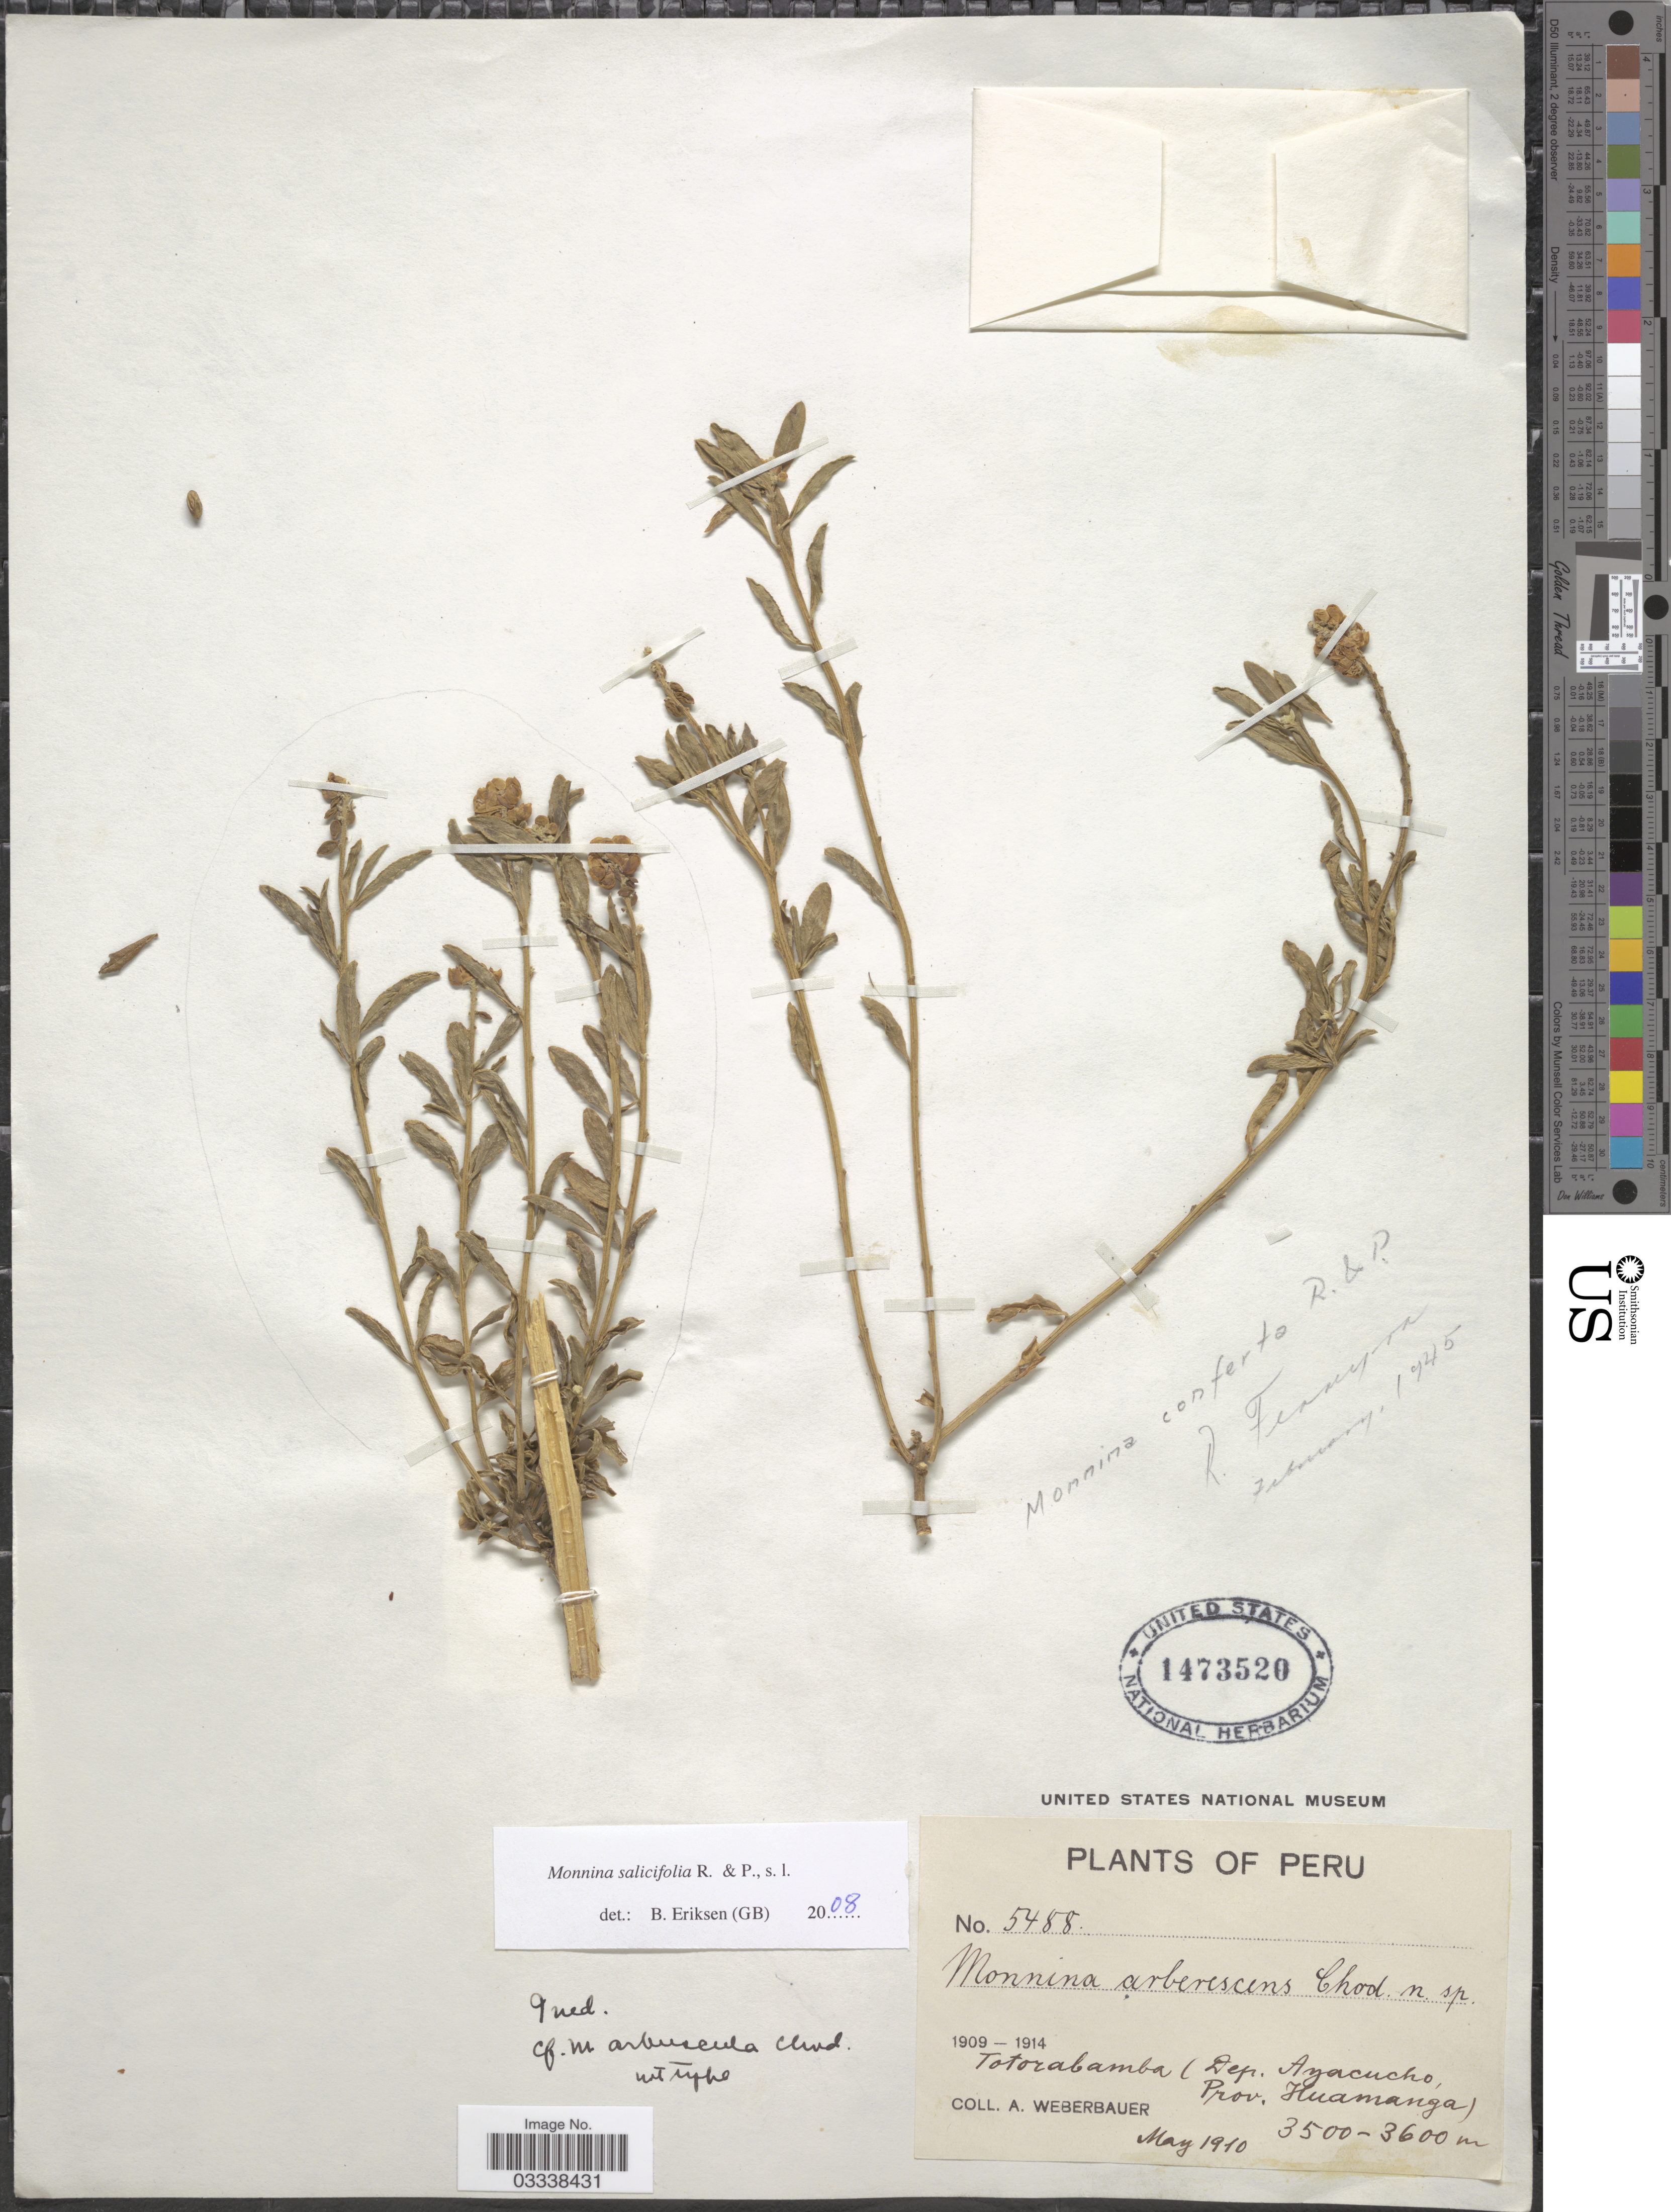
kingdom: Plantae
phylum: Tracheophyta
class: Magnoliopsida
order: Fabales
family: Polygalaceae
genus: Monnina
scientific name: Monnina salicifolia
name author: Ruiz & Pav.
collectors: A. Weberbauer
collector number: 5488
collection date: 1910-05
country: Peru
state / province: Ayacucho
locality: Totorabamba (Dep. Ayacucho, Prov. Huamanga).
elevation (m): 3500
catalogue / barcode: US 1473520